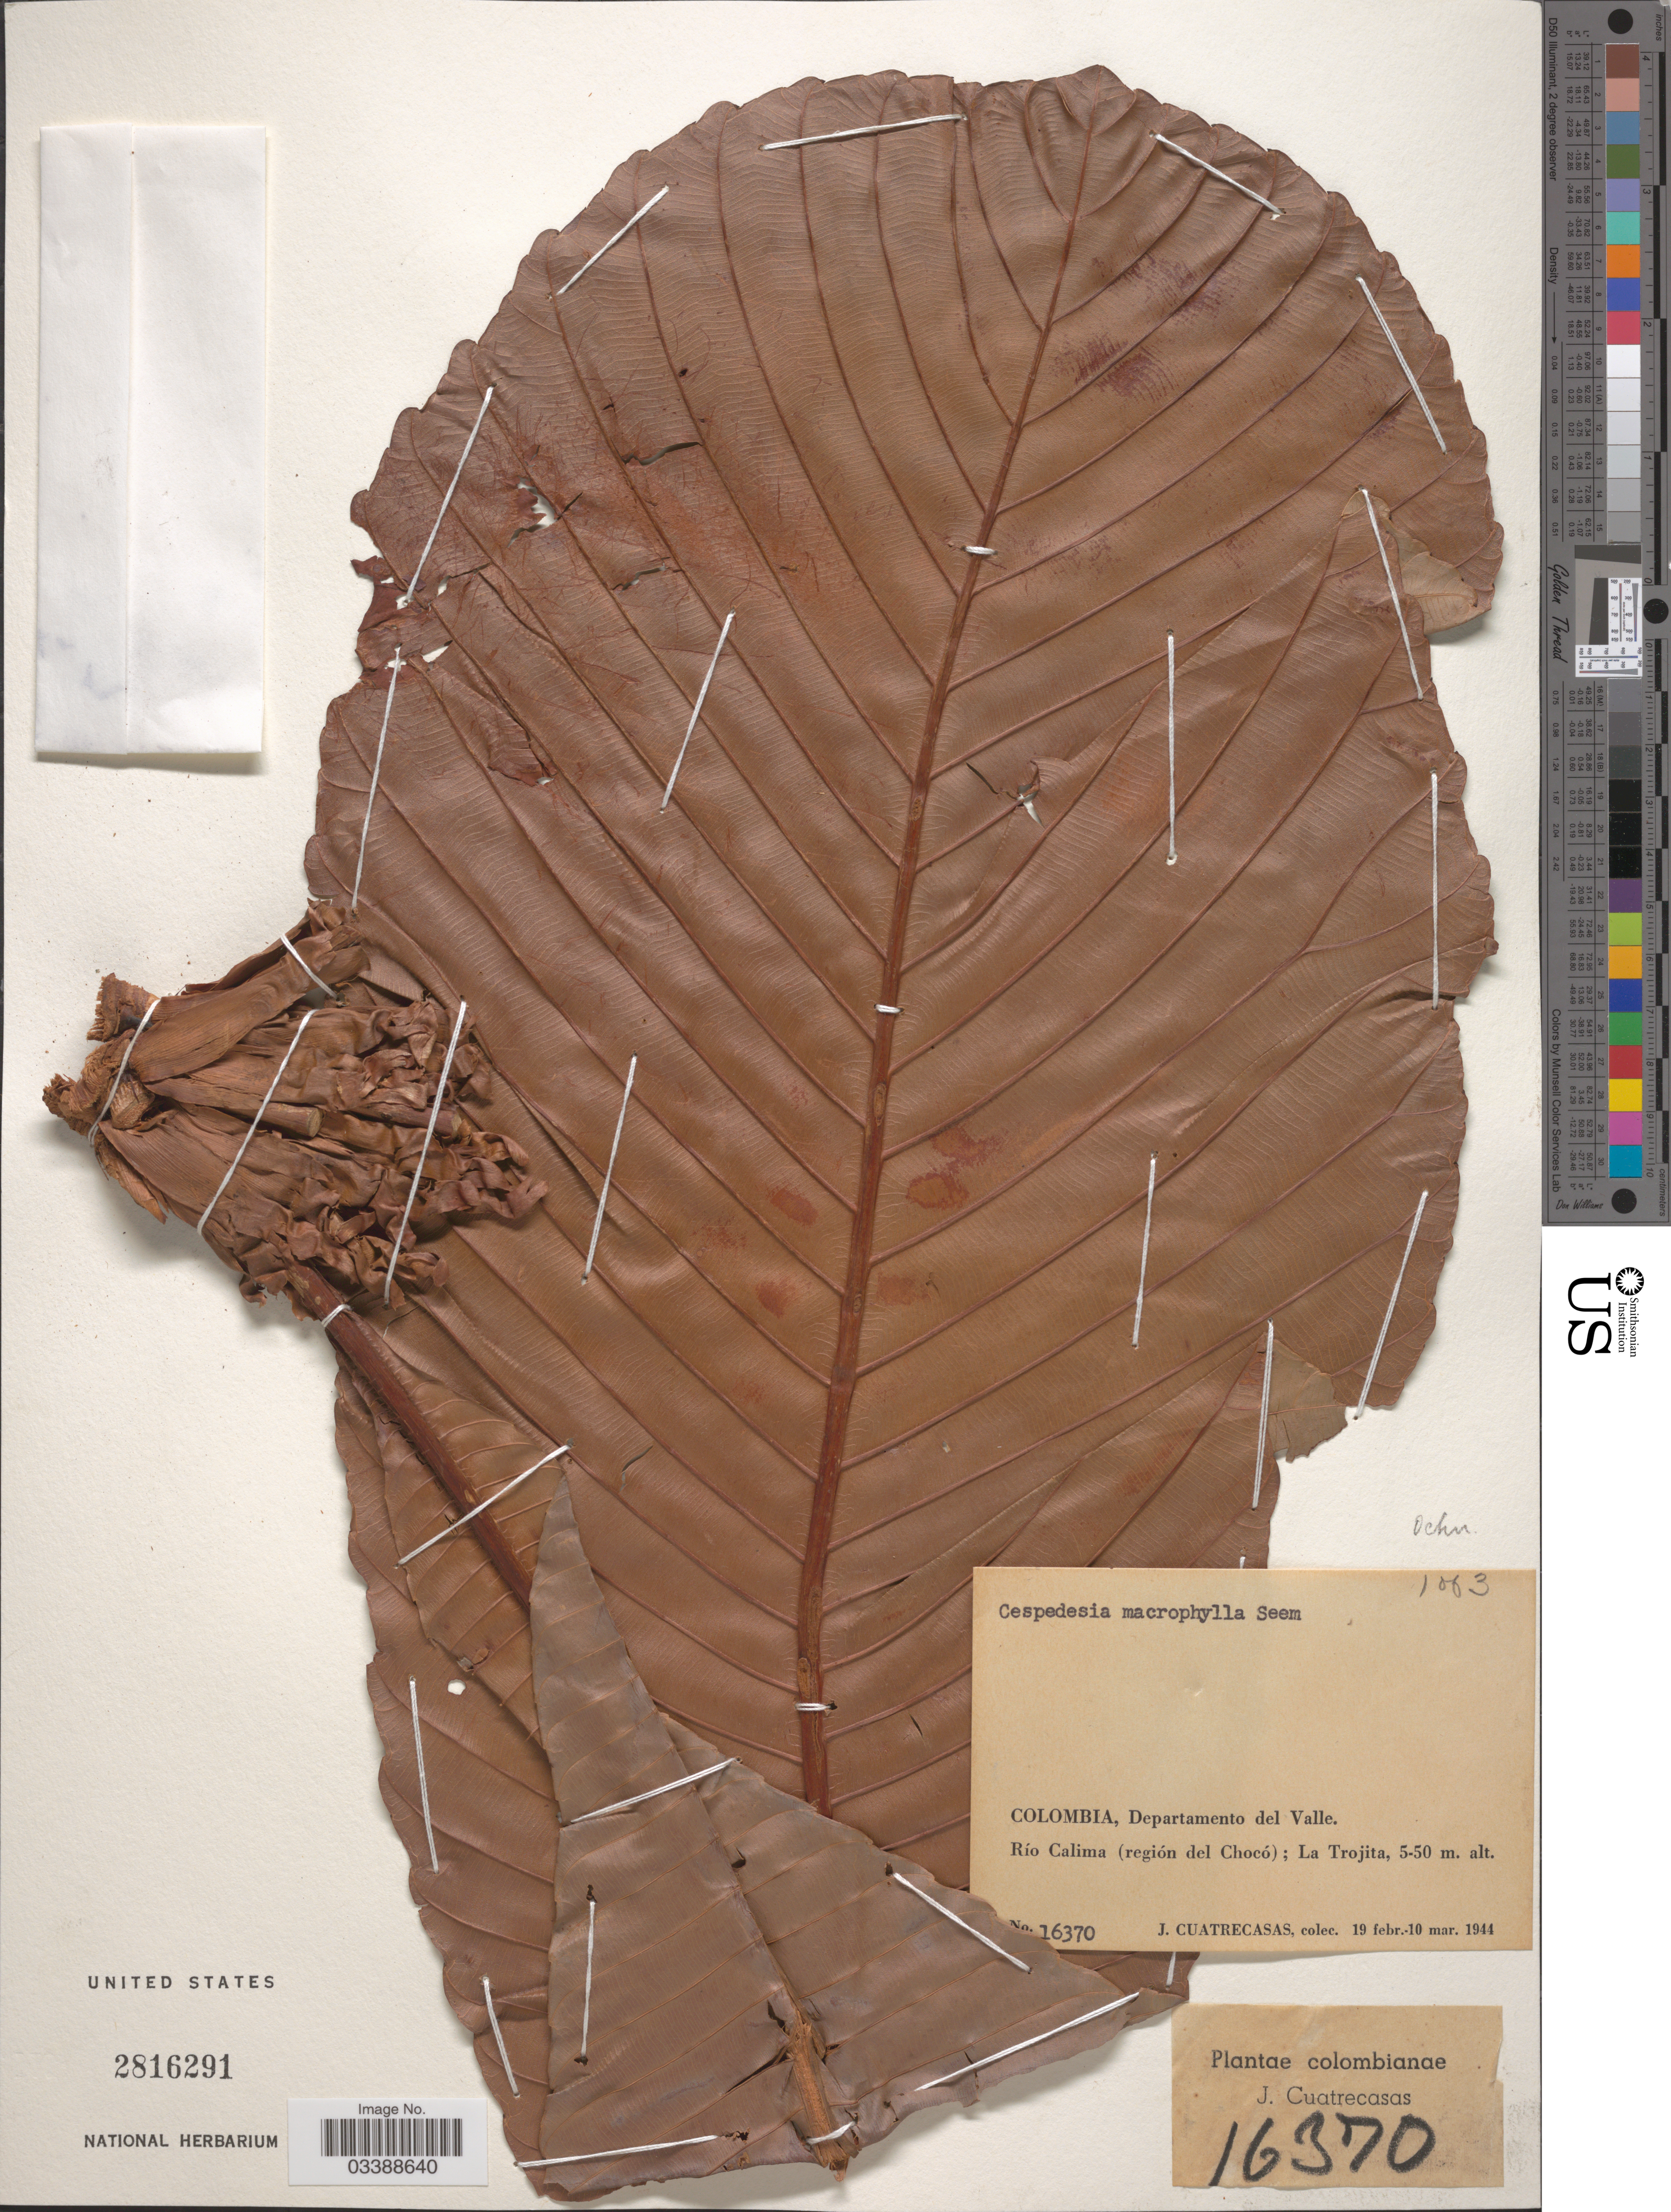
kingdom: Plantae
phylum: Tracheophyta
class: Magnoliopsida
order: Malpighiales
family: Ochnaceae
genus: Cespedesia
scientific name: Cespedesia macrophylla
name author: Seem.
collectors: J. Cuatrecasas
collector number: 16370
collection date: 1944-02-19/1944-03-10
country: Colombia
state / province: Valle del Cauca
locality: Departamento del Valle. Río Calima (región del Chocó); La Trojita.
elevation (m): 5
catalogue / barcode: US 2816291